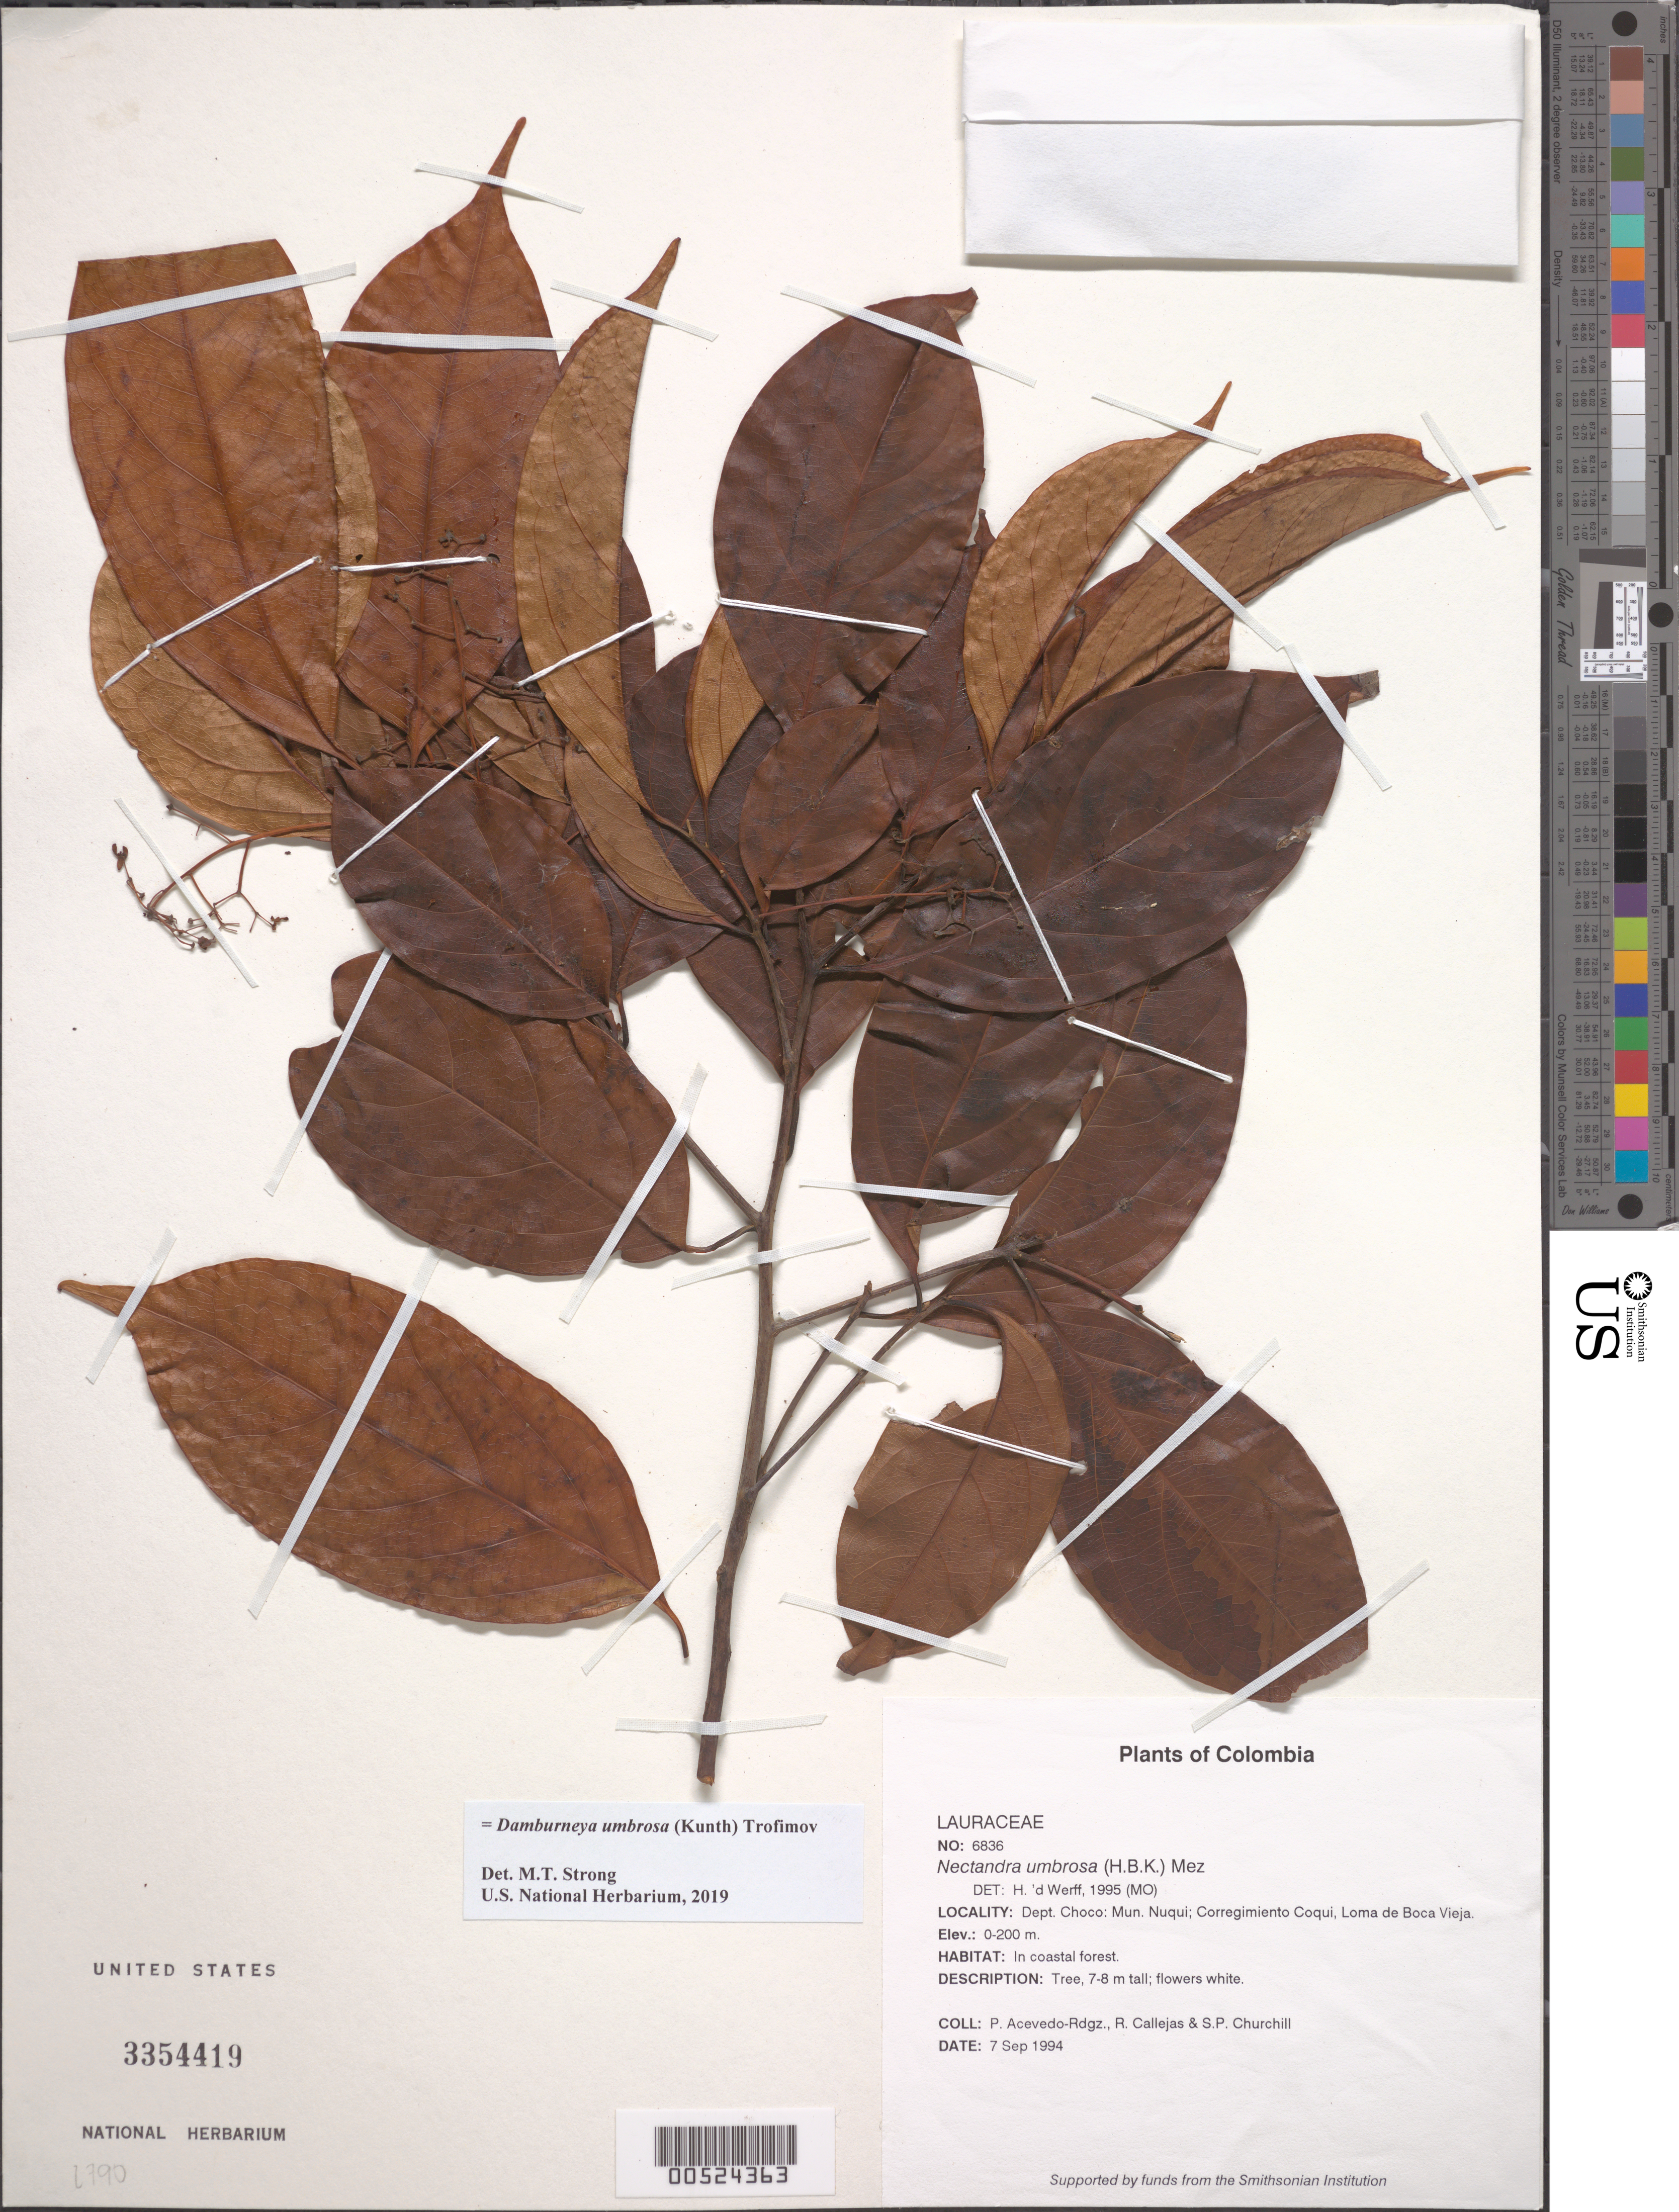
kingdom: Plantae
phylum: Tracheophyta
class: Magnoliopsida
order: Laurales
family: Lauraceae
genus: Nectandra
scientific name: Nectandra umbrosa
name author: (Kunth) Mez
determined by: van der Werff, H., (MO), Missouri Botanical Garden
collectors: P. Acevedo-Rodr., R. Callejas & S. Churchill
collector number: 6836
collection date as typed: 07 Sep 1994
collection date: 1994-09-07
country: Colombia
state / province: Chocó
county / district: Nuqui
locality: Depart. Choco; Mun. Nuqui; Corregimiento Coqui; Loma de Boca Vieja.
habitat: In coastal forest.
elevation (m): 0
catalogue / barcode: US 3354419